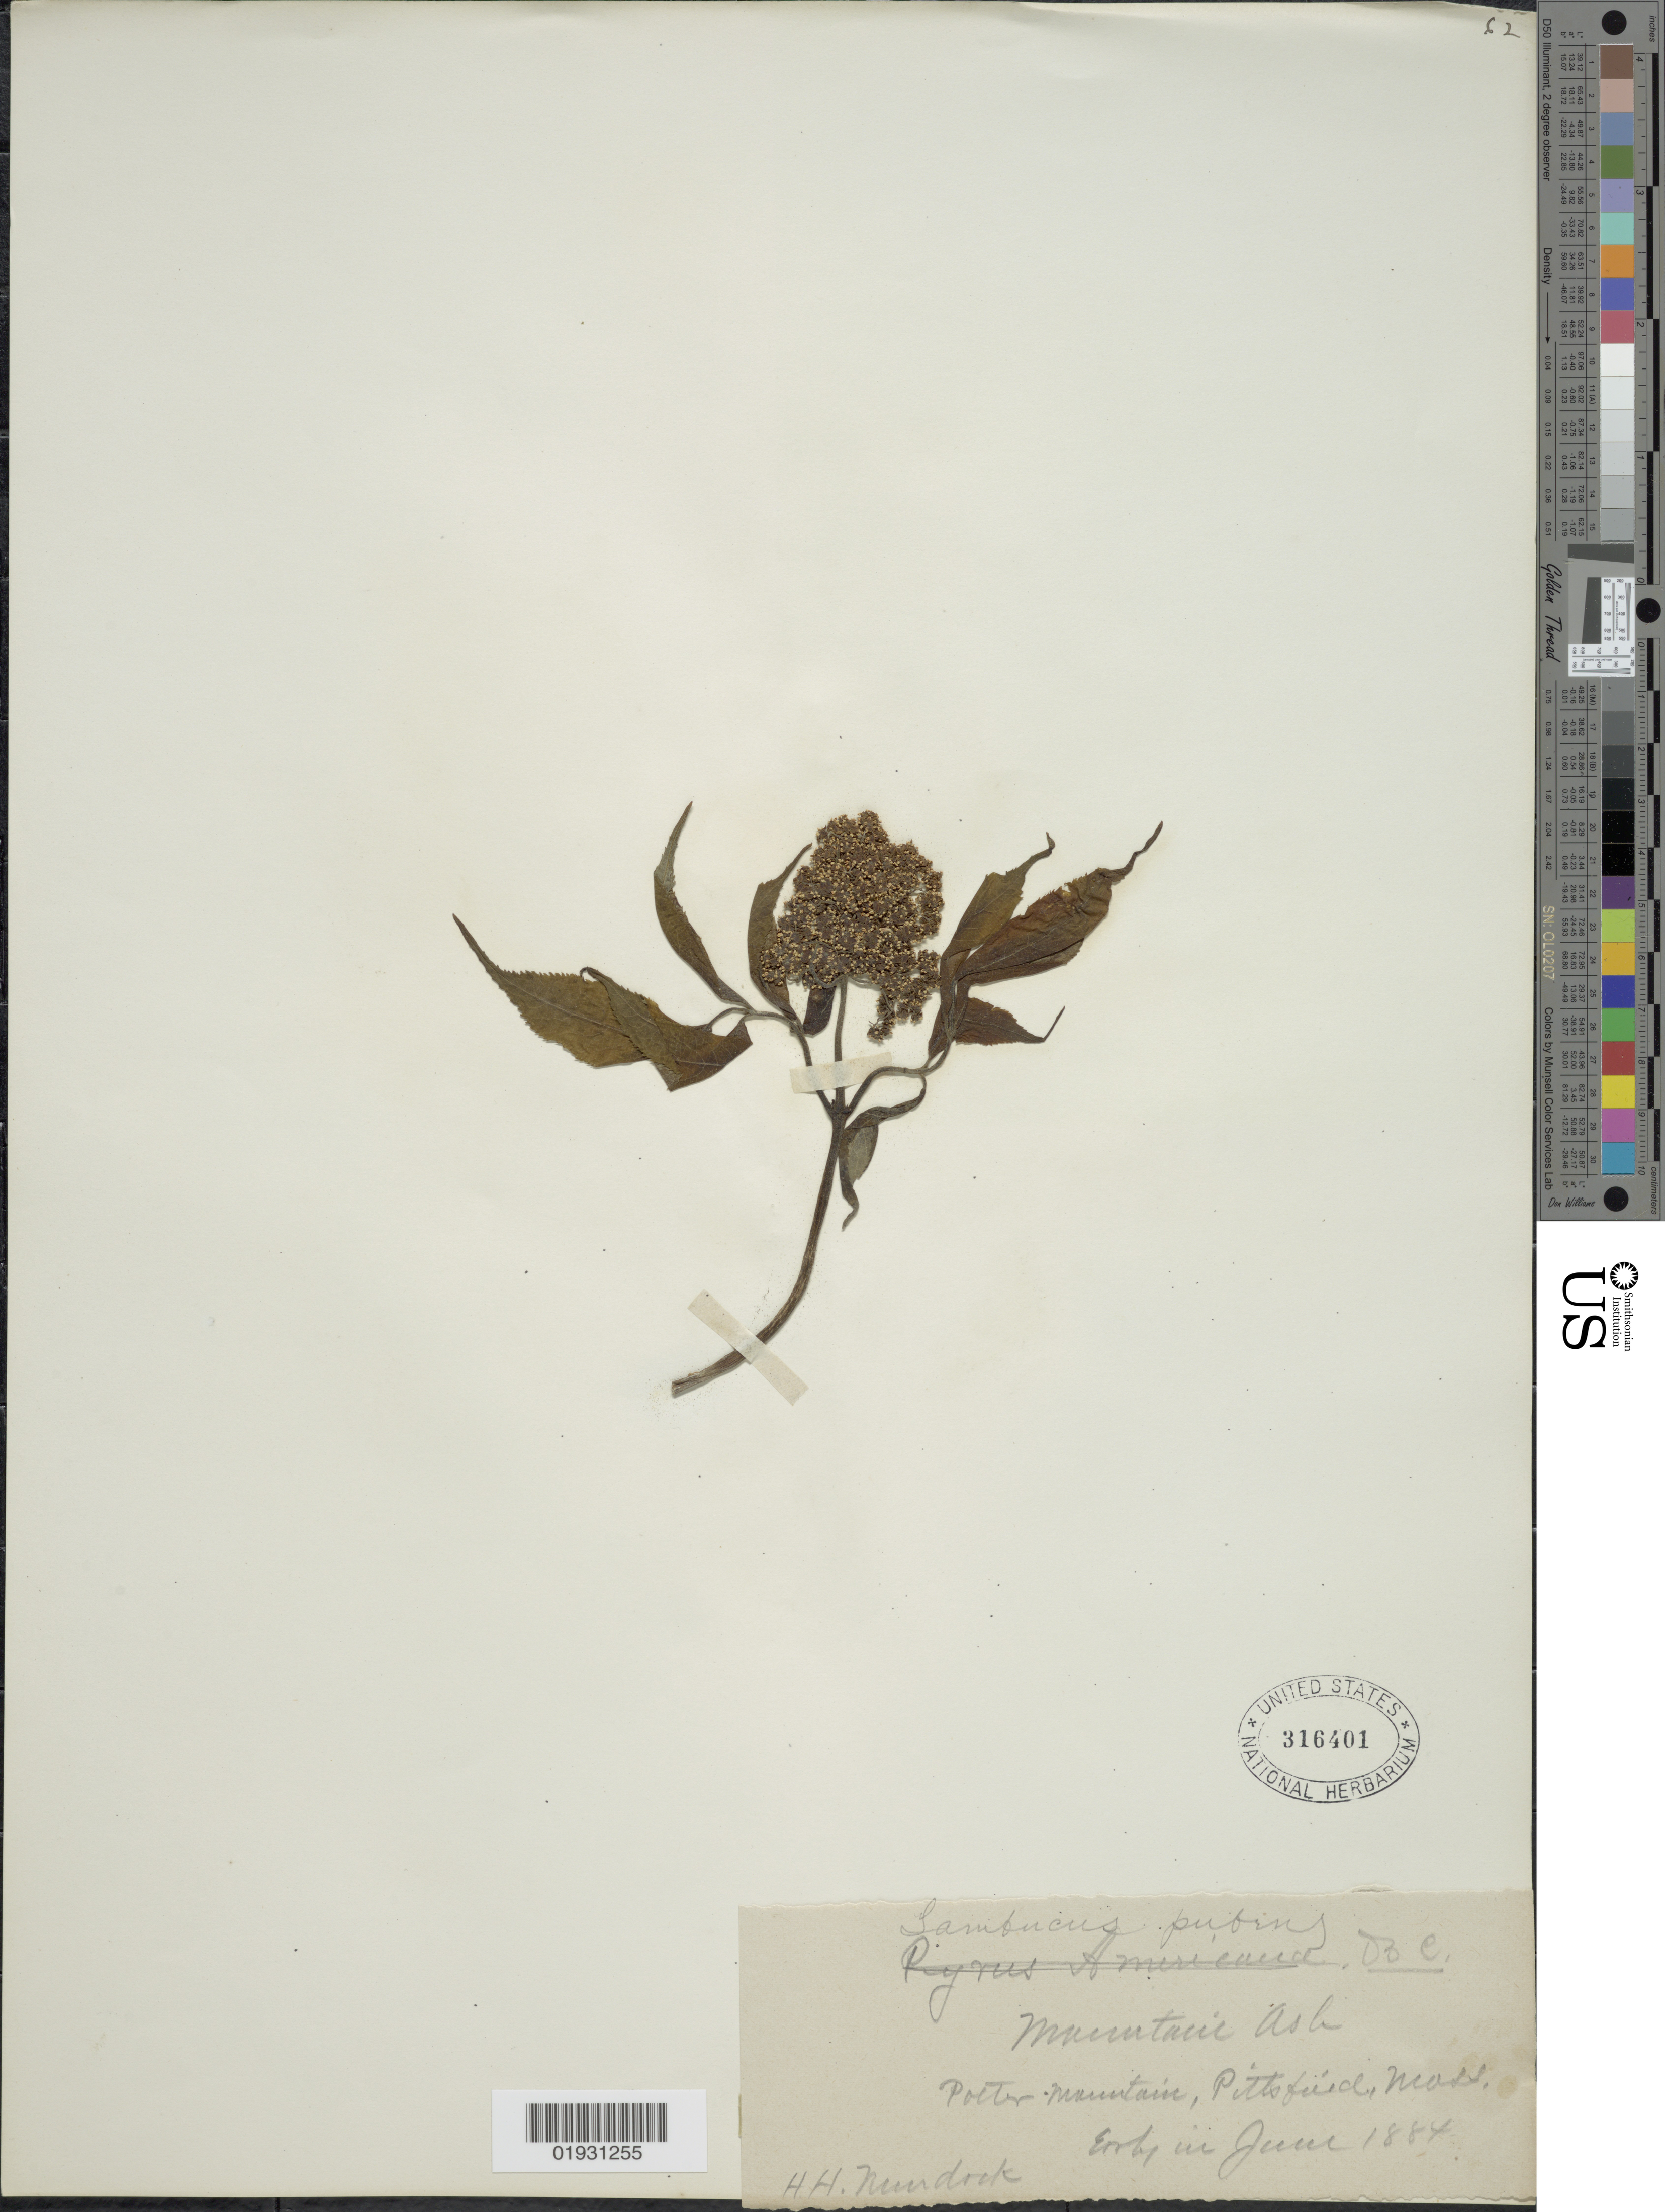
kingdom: Plantae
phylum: Tracheophyta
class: Magnoliopsida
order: Dipsacales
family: Viburnaceae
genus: Sambucus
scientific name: Sambucus racemosa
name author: L.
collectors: H. H. Murdock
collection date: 1884-06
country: United States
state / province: Massachusetts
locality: Mountain Ash., Potter mountain, Pittsfield.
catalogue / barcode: US 316401